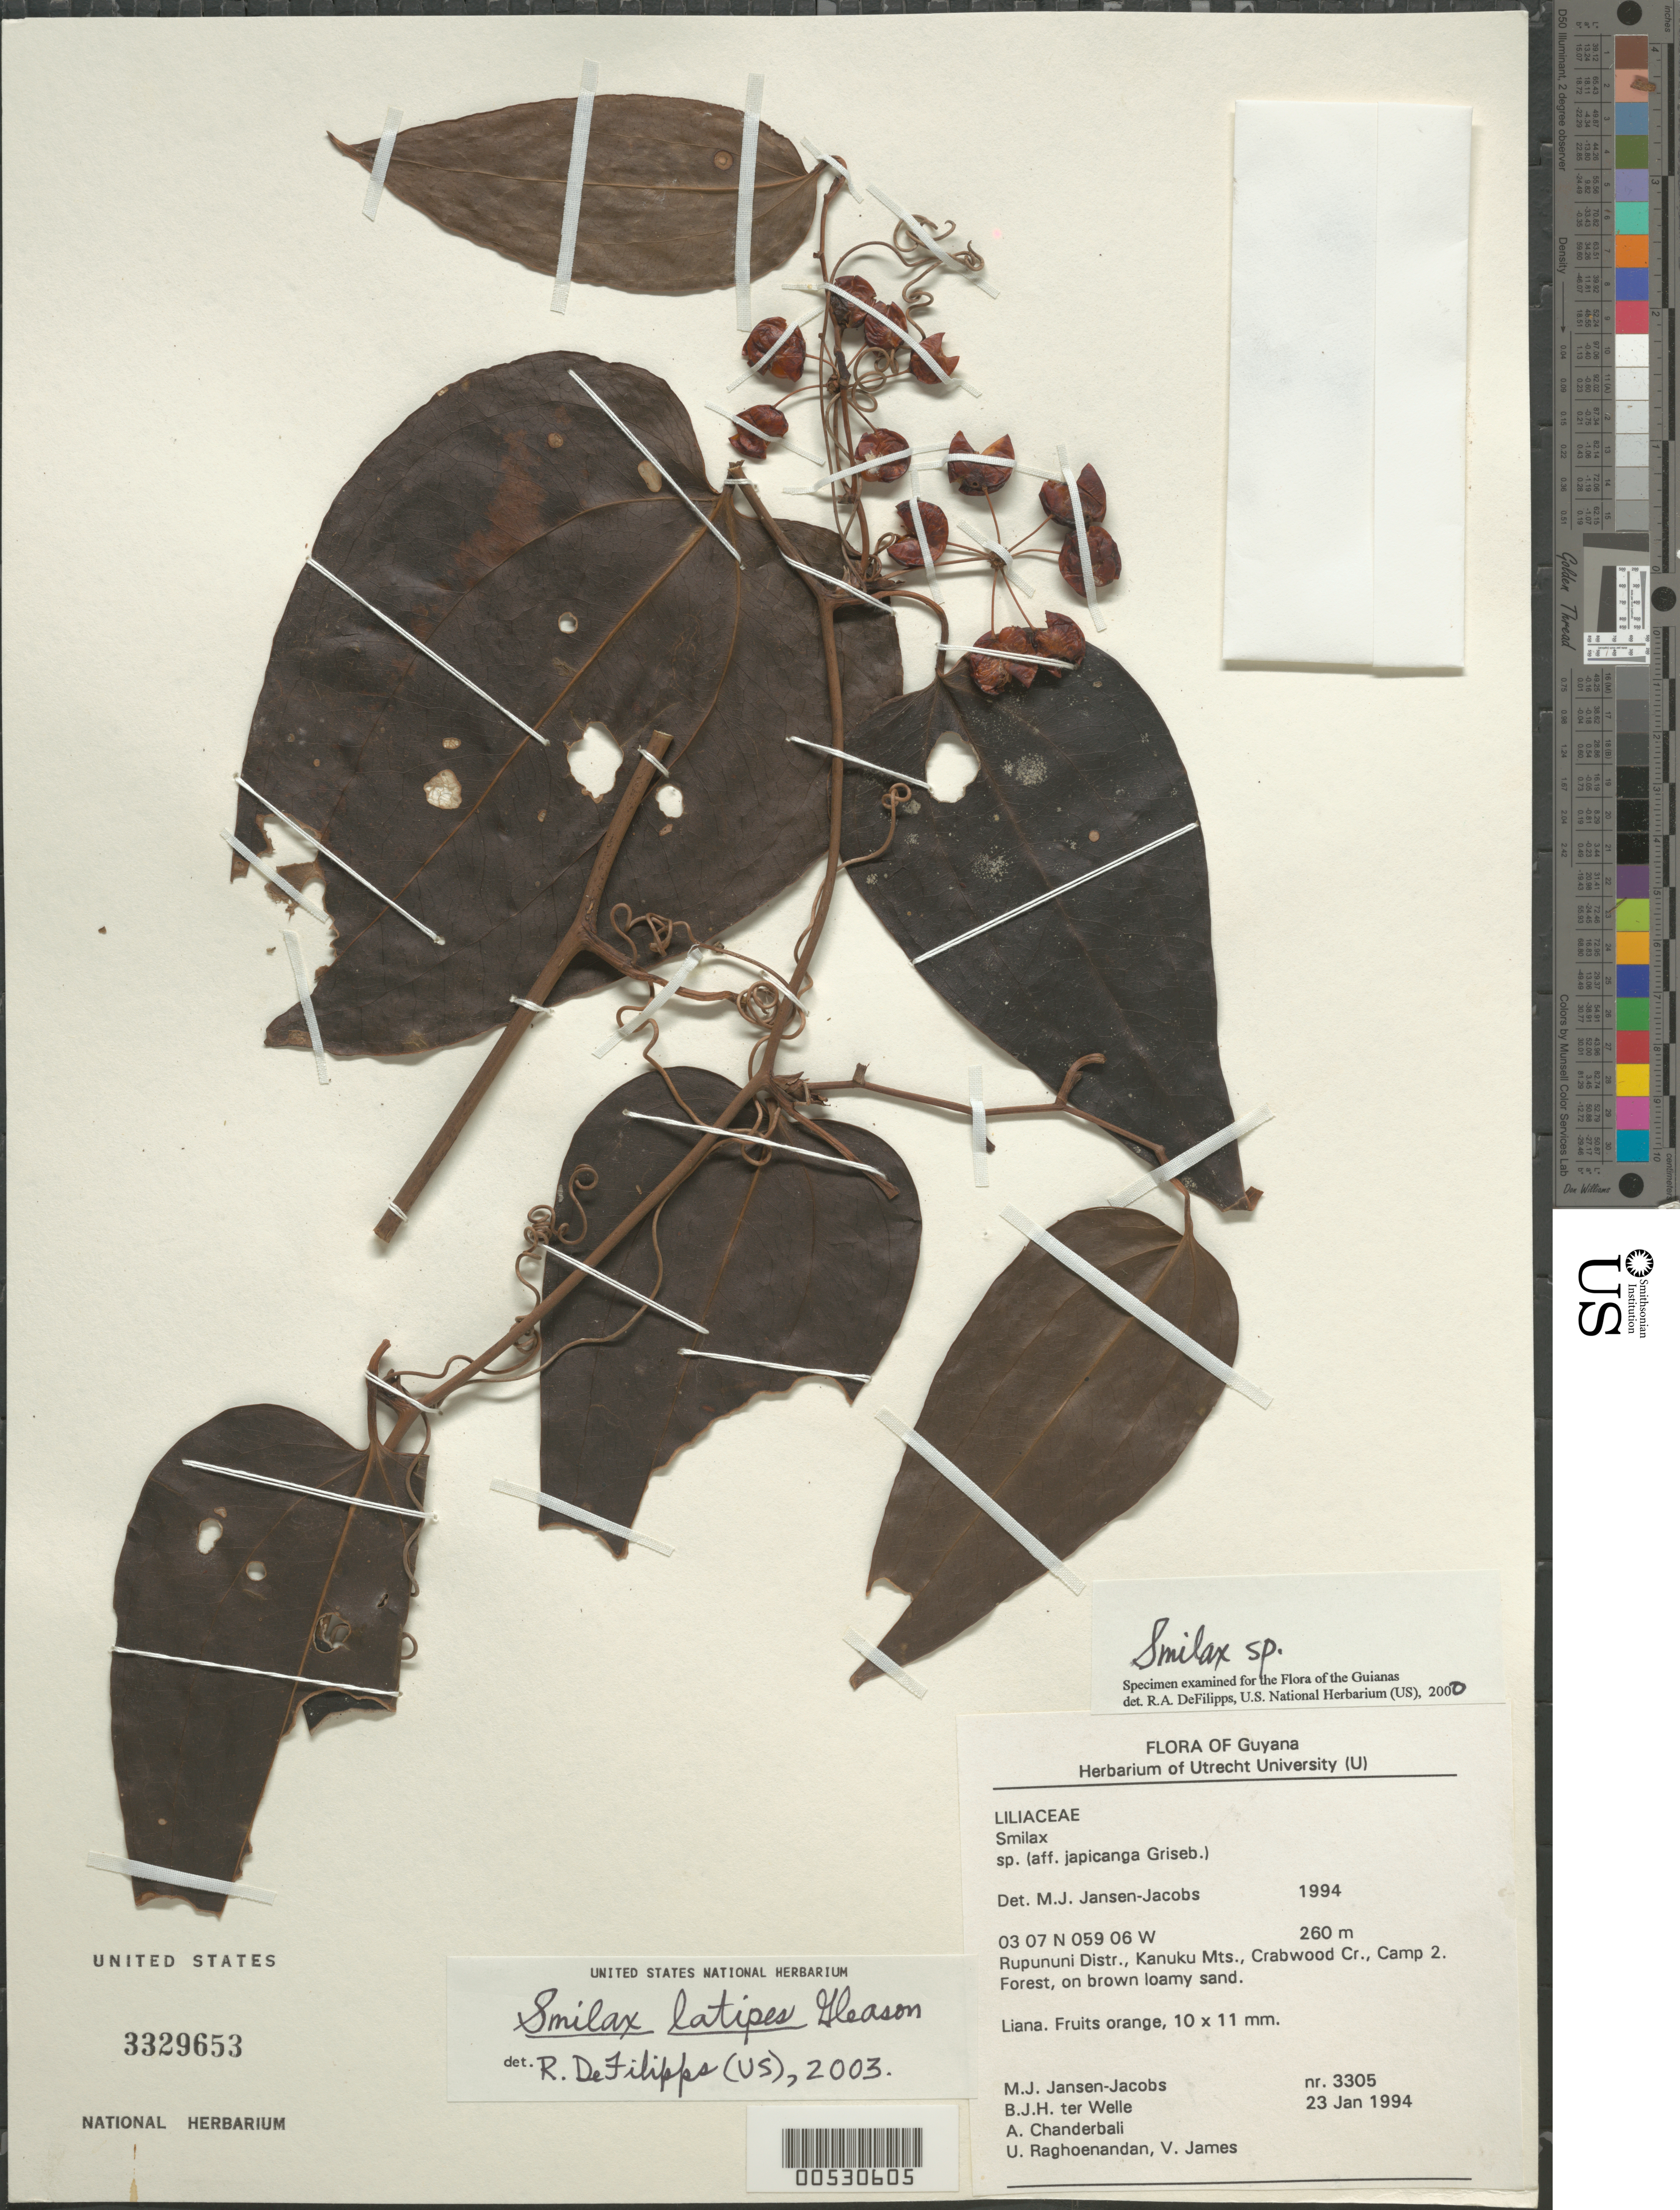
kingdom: Plantae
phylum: Tracheophyta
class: Liliopsida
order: Liliales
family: Smilacaceae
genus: Smilax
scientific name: Smilax latipes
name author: Gleason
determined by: DeFilipps, R. A.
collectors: M. J. Jansen-Jacobs, B. Welle, A. S. Chanderbali, U. Raghoenandan & V. James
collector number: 3305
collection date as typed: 23-Jan-94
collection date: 1994-01-23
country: Guyana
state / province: U. Takutu-U. Essequibo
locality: Crabwood Cr., Camp 2, Kanuku Mts., Rupununi District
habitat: Forest, on brown loamy sand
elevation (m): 260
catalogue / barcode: US 3329653